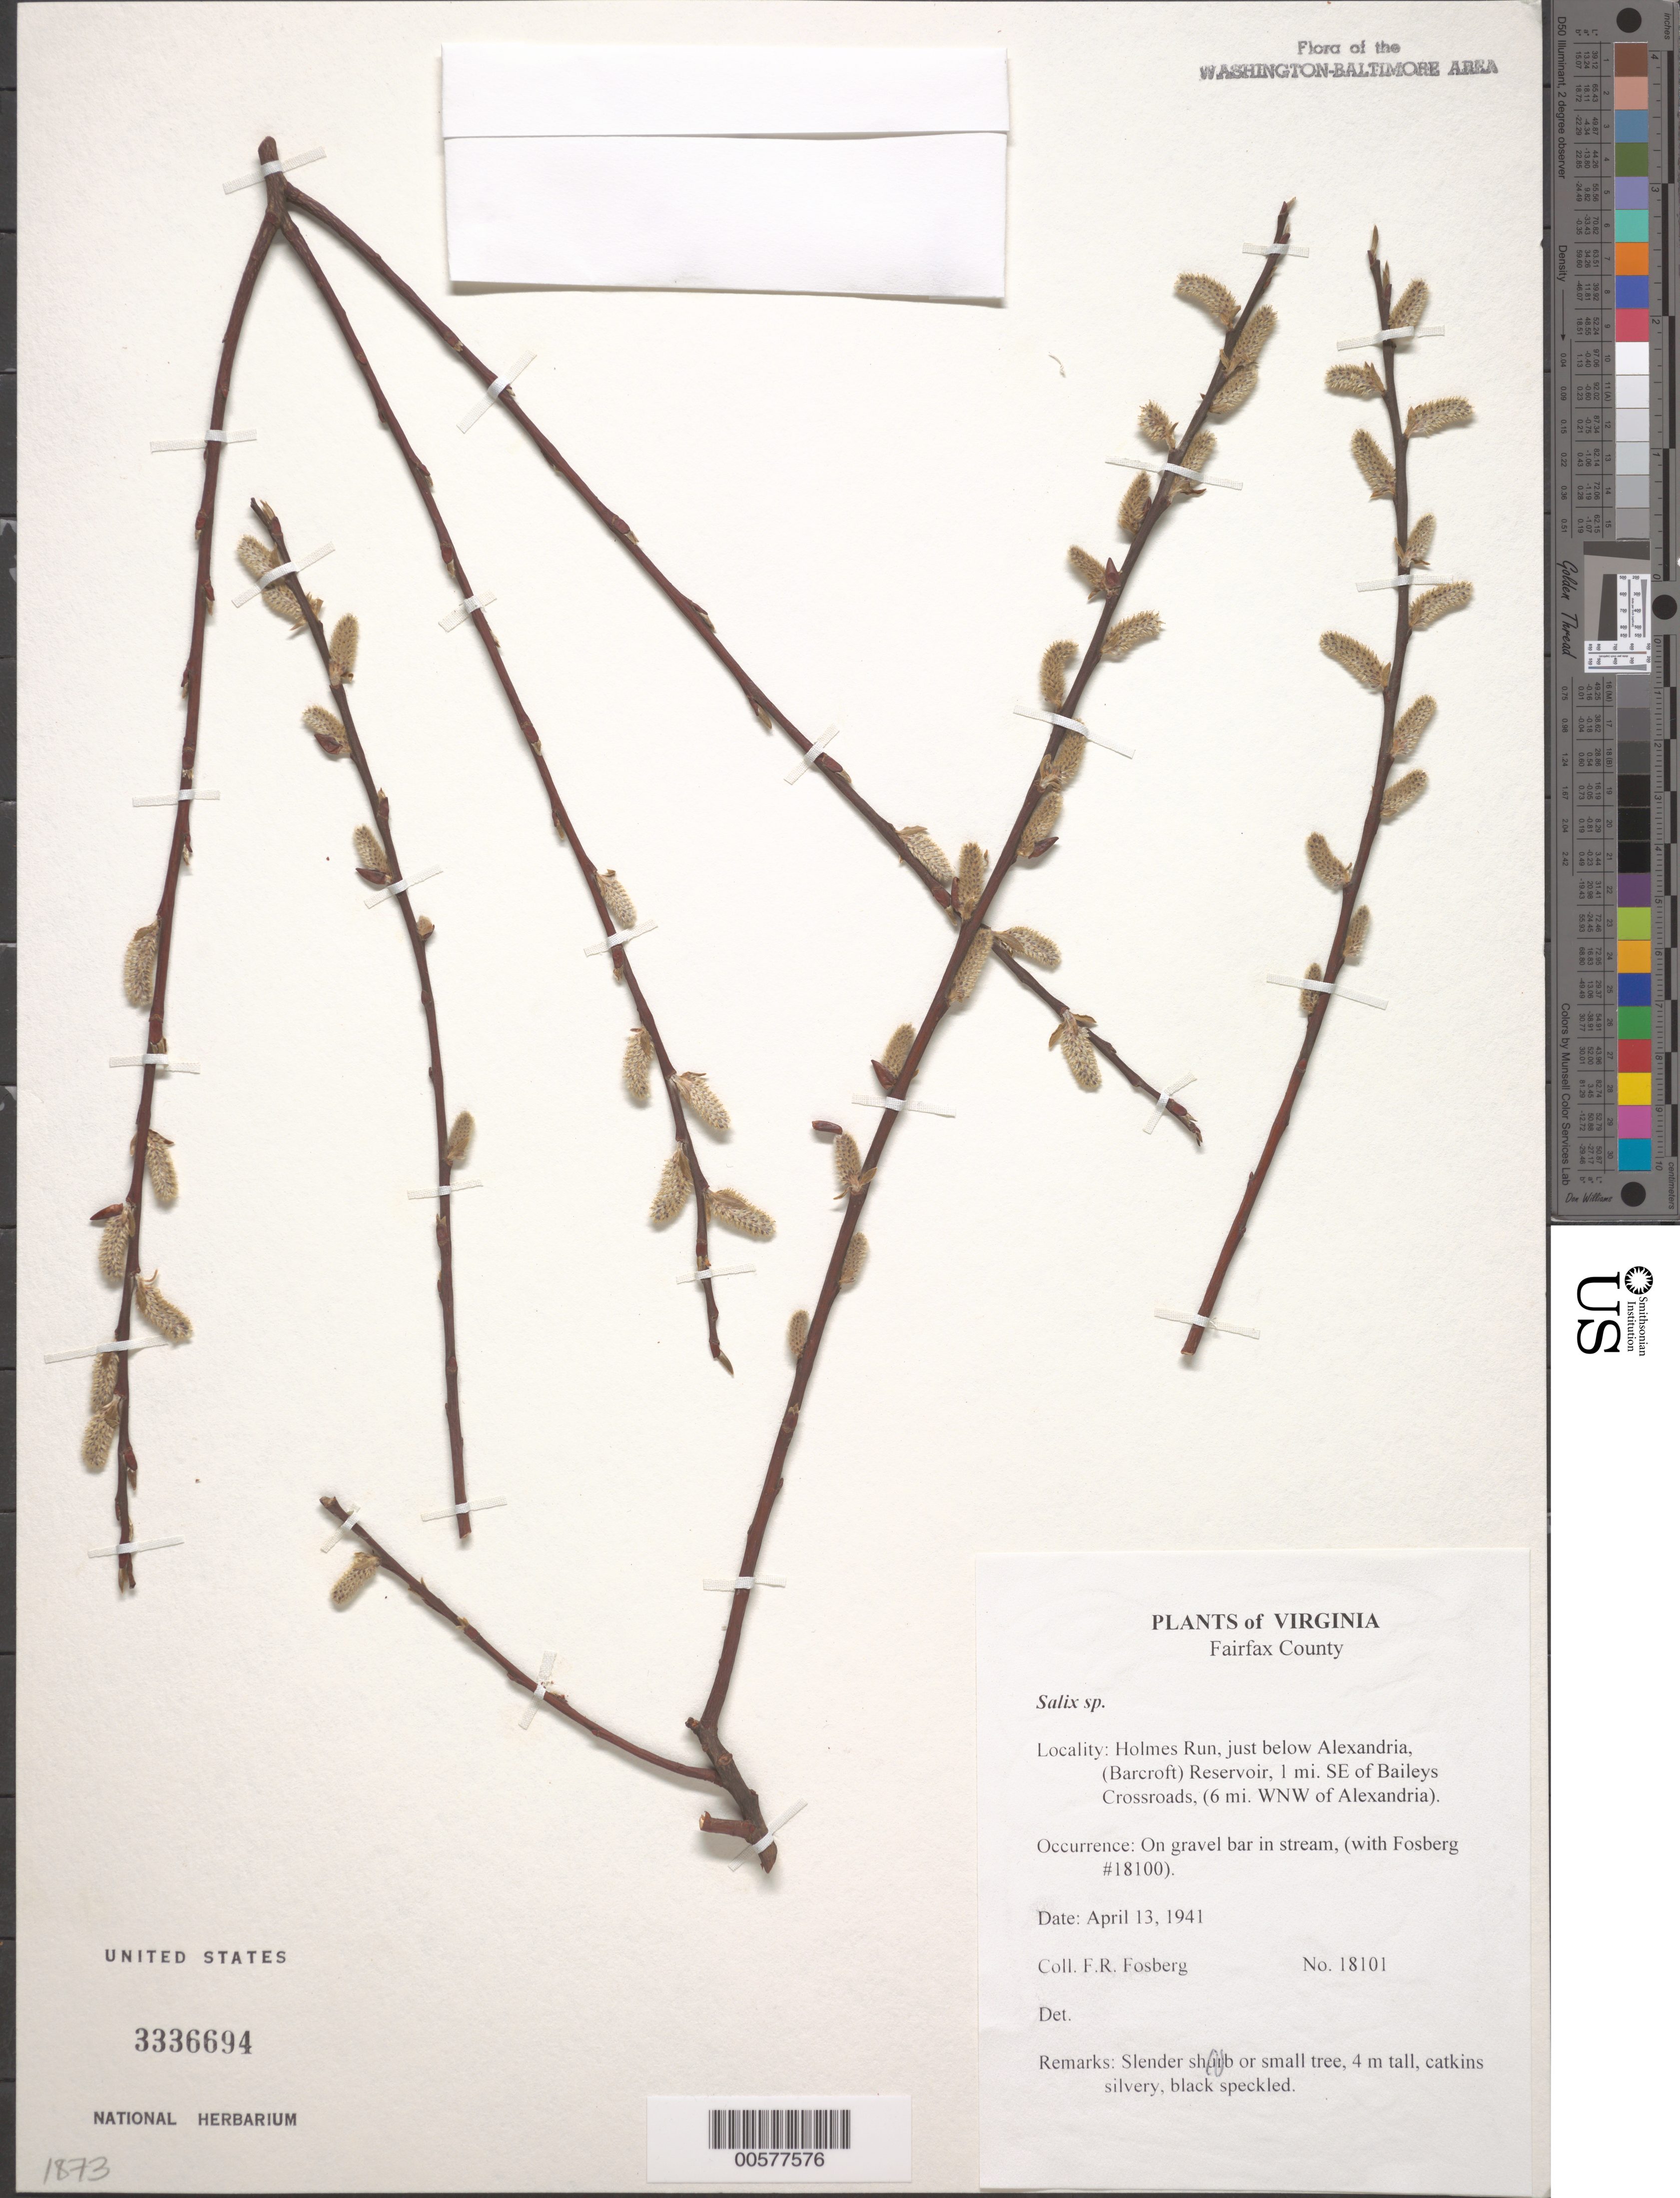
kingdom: Plantae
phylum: Tracheophyta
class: Magnoliopsida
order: Malpighiales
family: Salicaceae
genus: Salix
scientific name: Salix sp.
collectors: F. R. Fosberg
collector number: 18101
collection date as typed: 13 Apr 1941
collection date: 1941-04-13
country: United States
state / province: Virginia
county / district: Fairfax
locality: Holmes Run, just below Alexandria, (Barcroft) Reservoir, 1 mi. SE of Baileys Crossroads, (6 mi. WNW of Alexandria).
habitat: On gravel bar in stream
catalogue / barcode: US 3336694